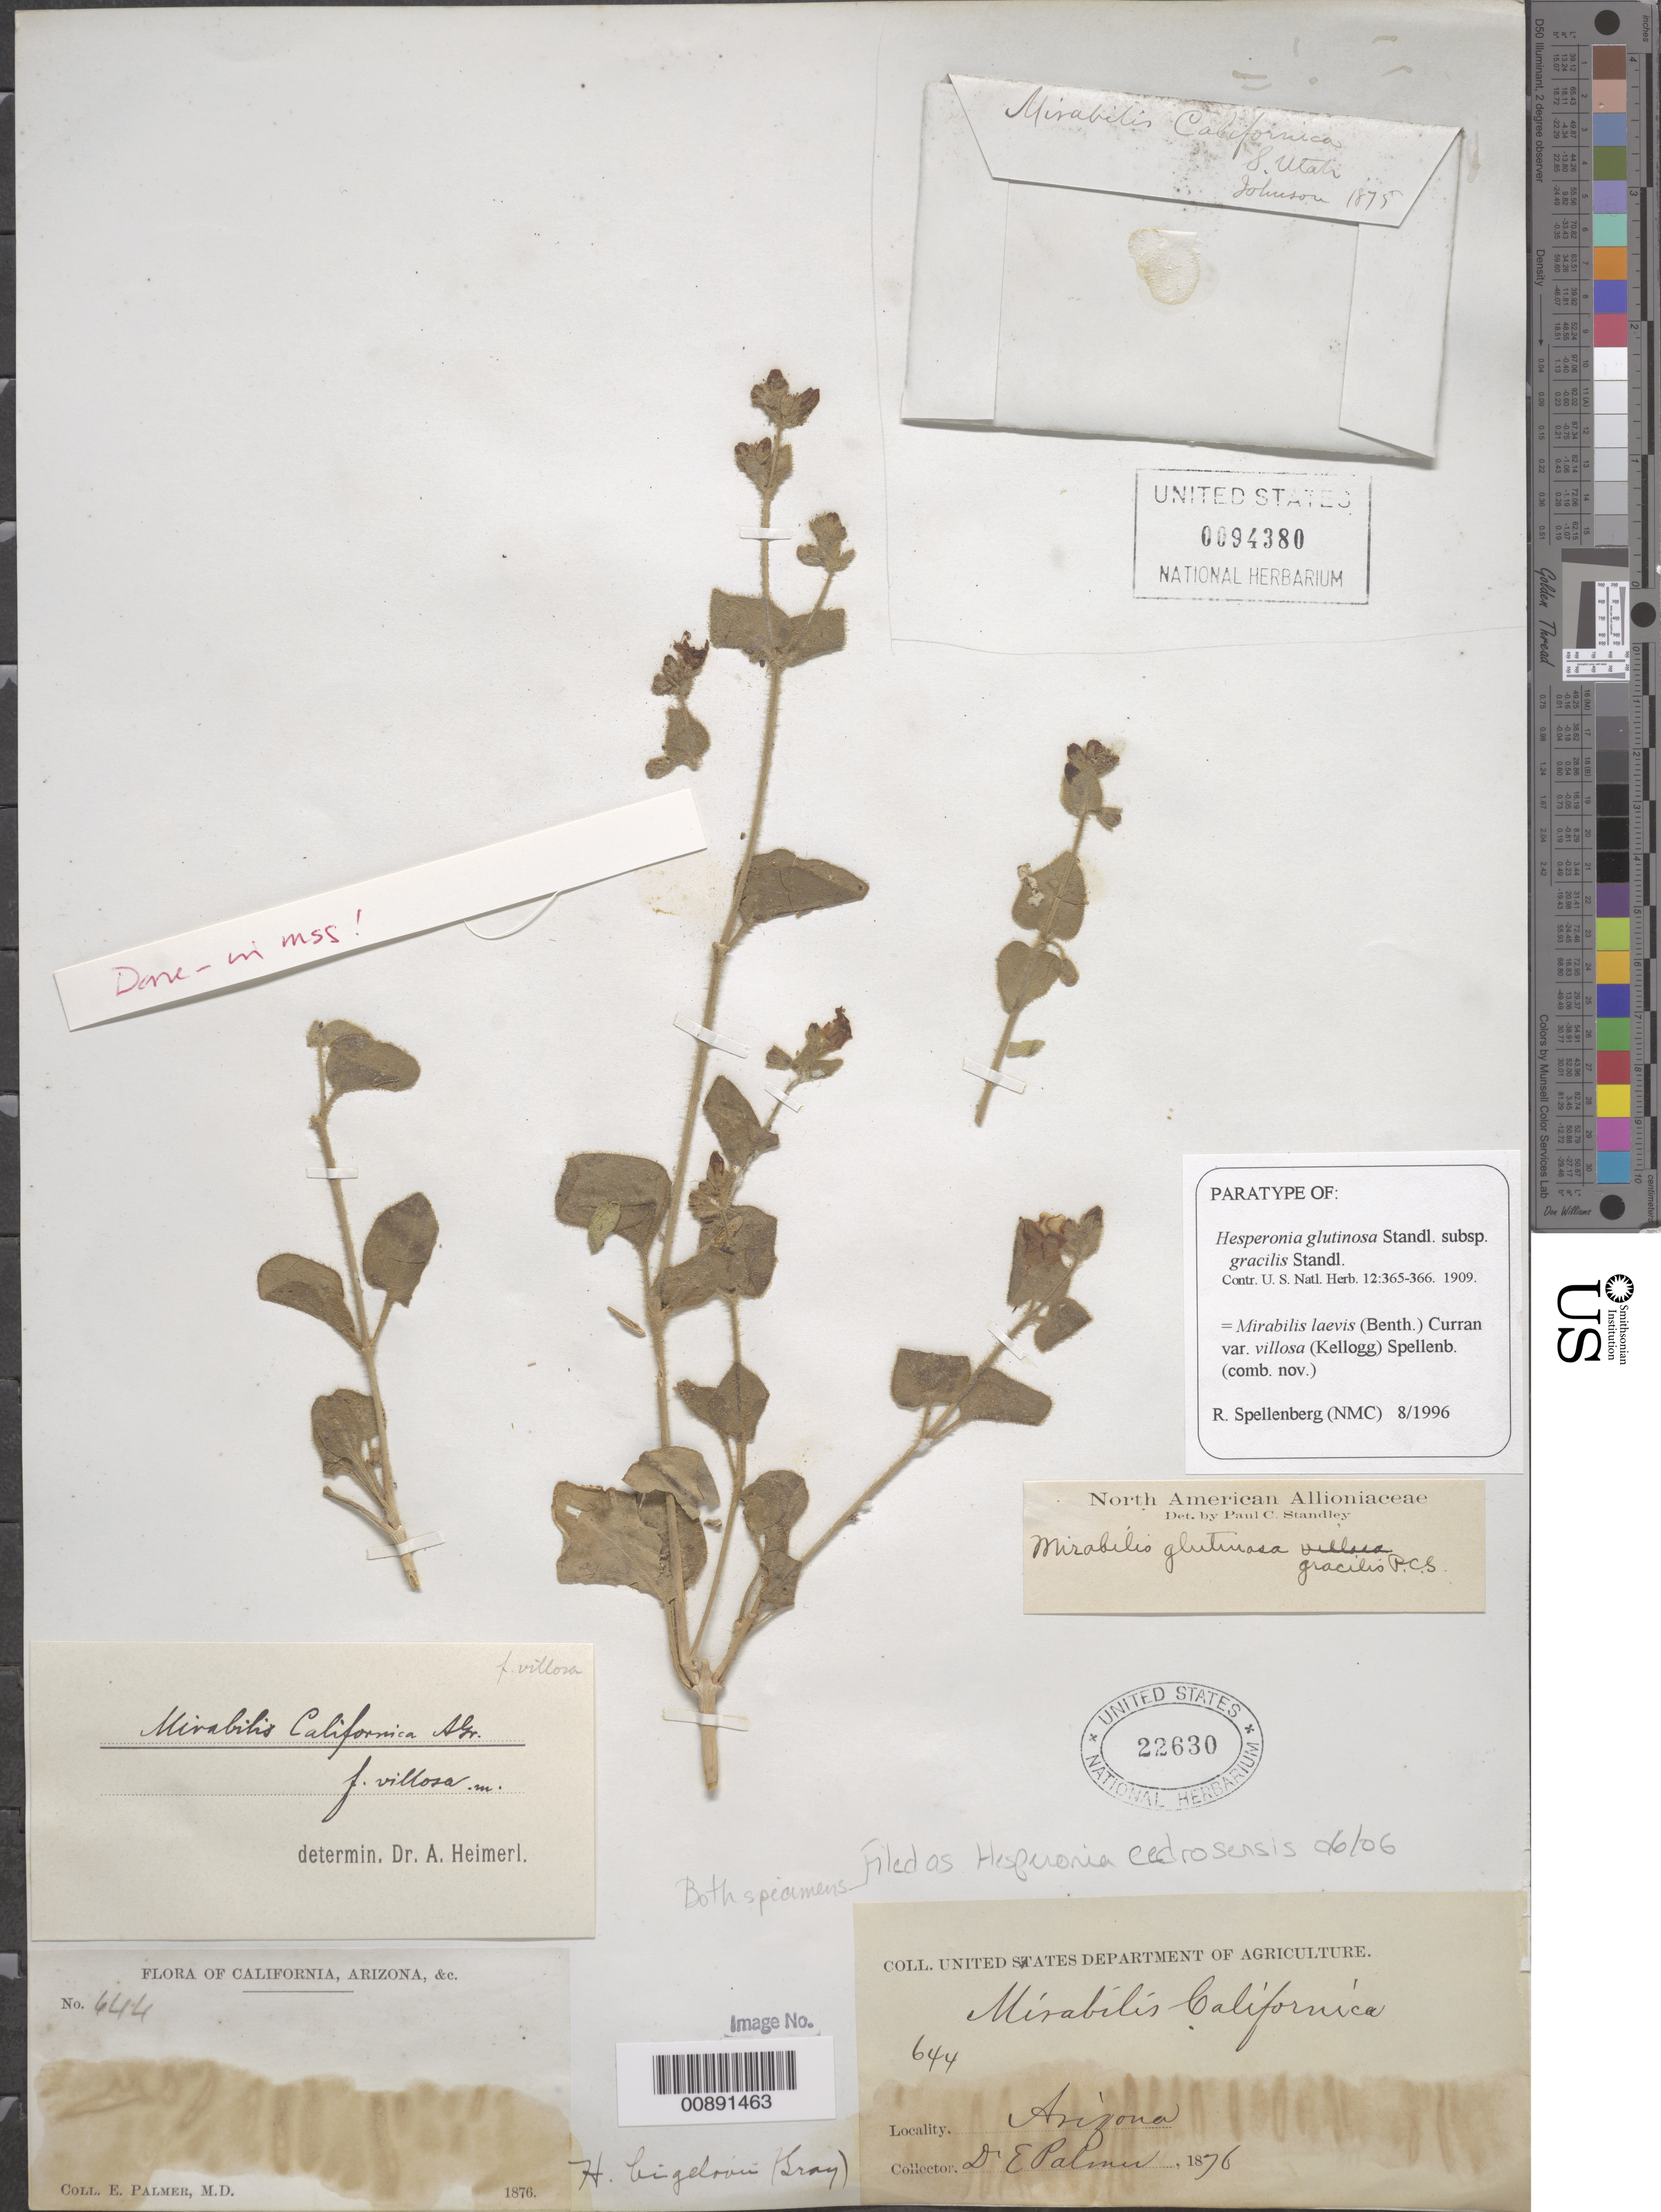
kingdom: Plantae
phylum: Tracheophyta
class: Magnoliopsida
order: Caryophyllales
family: Nyctaginaceae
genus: Mirabilis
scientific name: Mirabilis laevis var. retrorsa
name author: (A. Heller) Jeps.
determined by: Strong, Mark T., (BOT), Smithsonian Institution - National Museum of Natural History (UNITED STATES)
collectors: -- Johnson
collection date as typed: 1875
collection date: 1875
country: United States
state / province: Utah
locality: S. Utah.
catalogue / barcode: US 94380-2